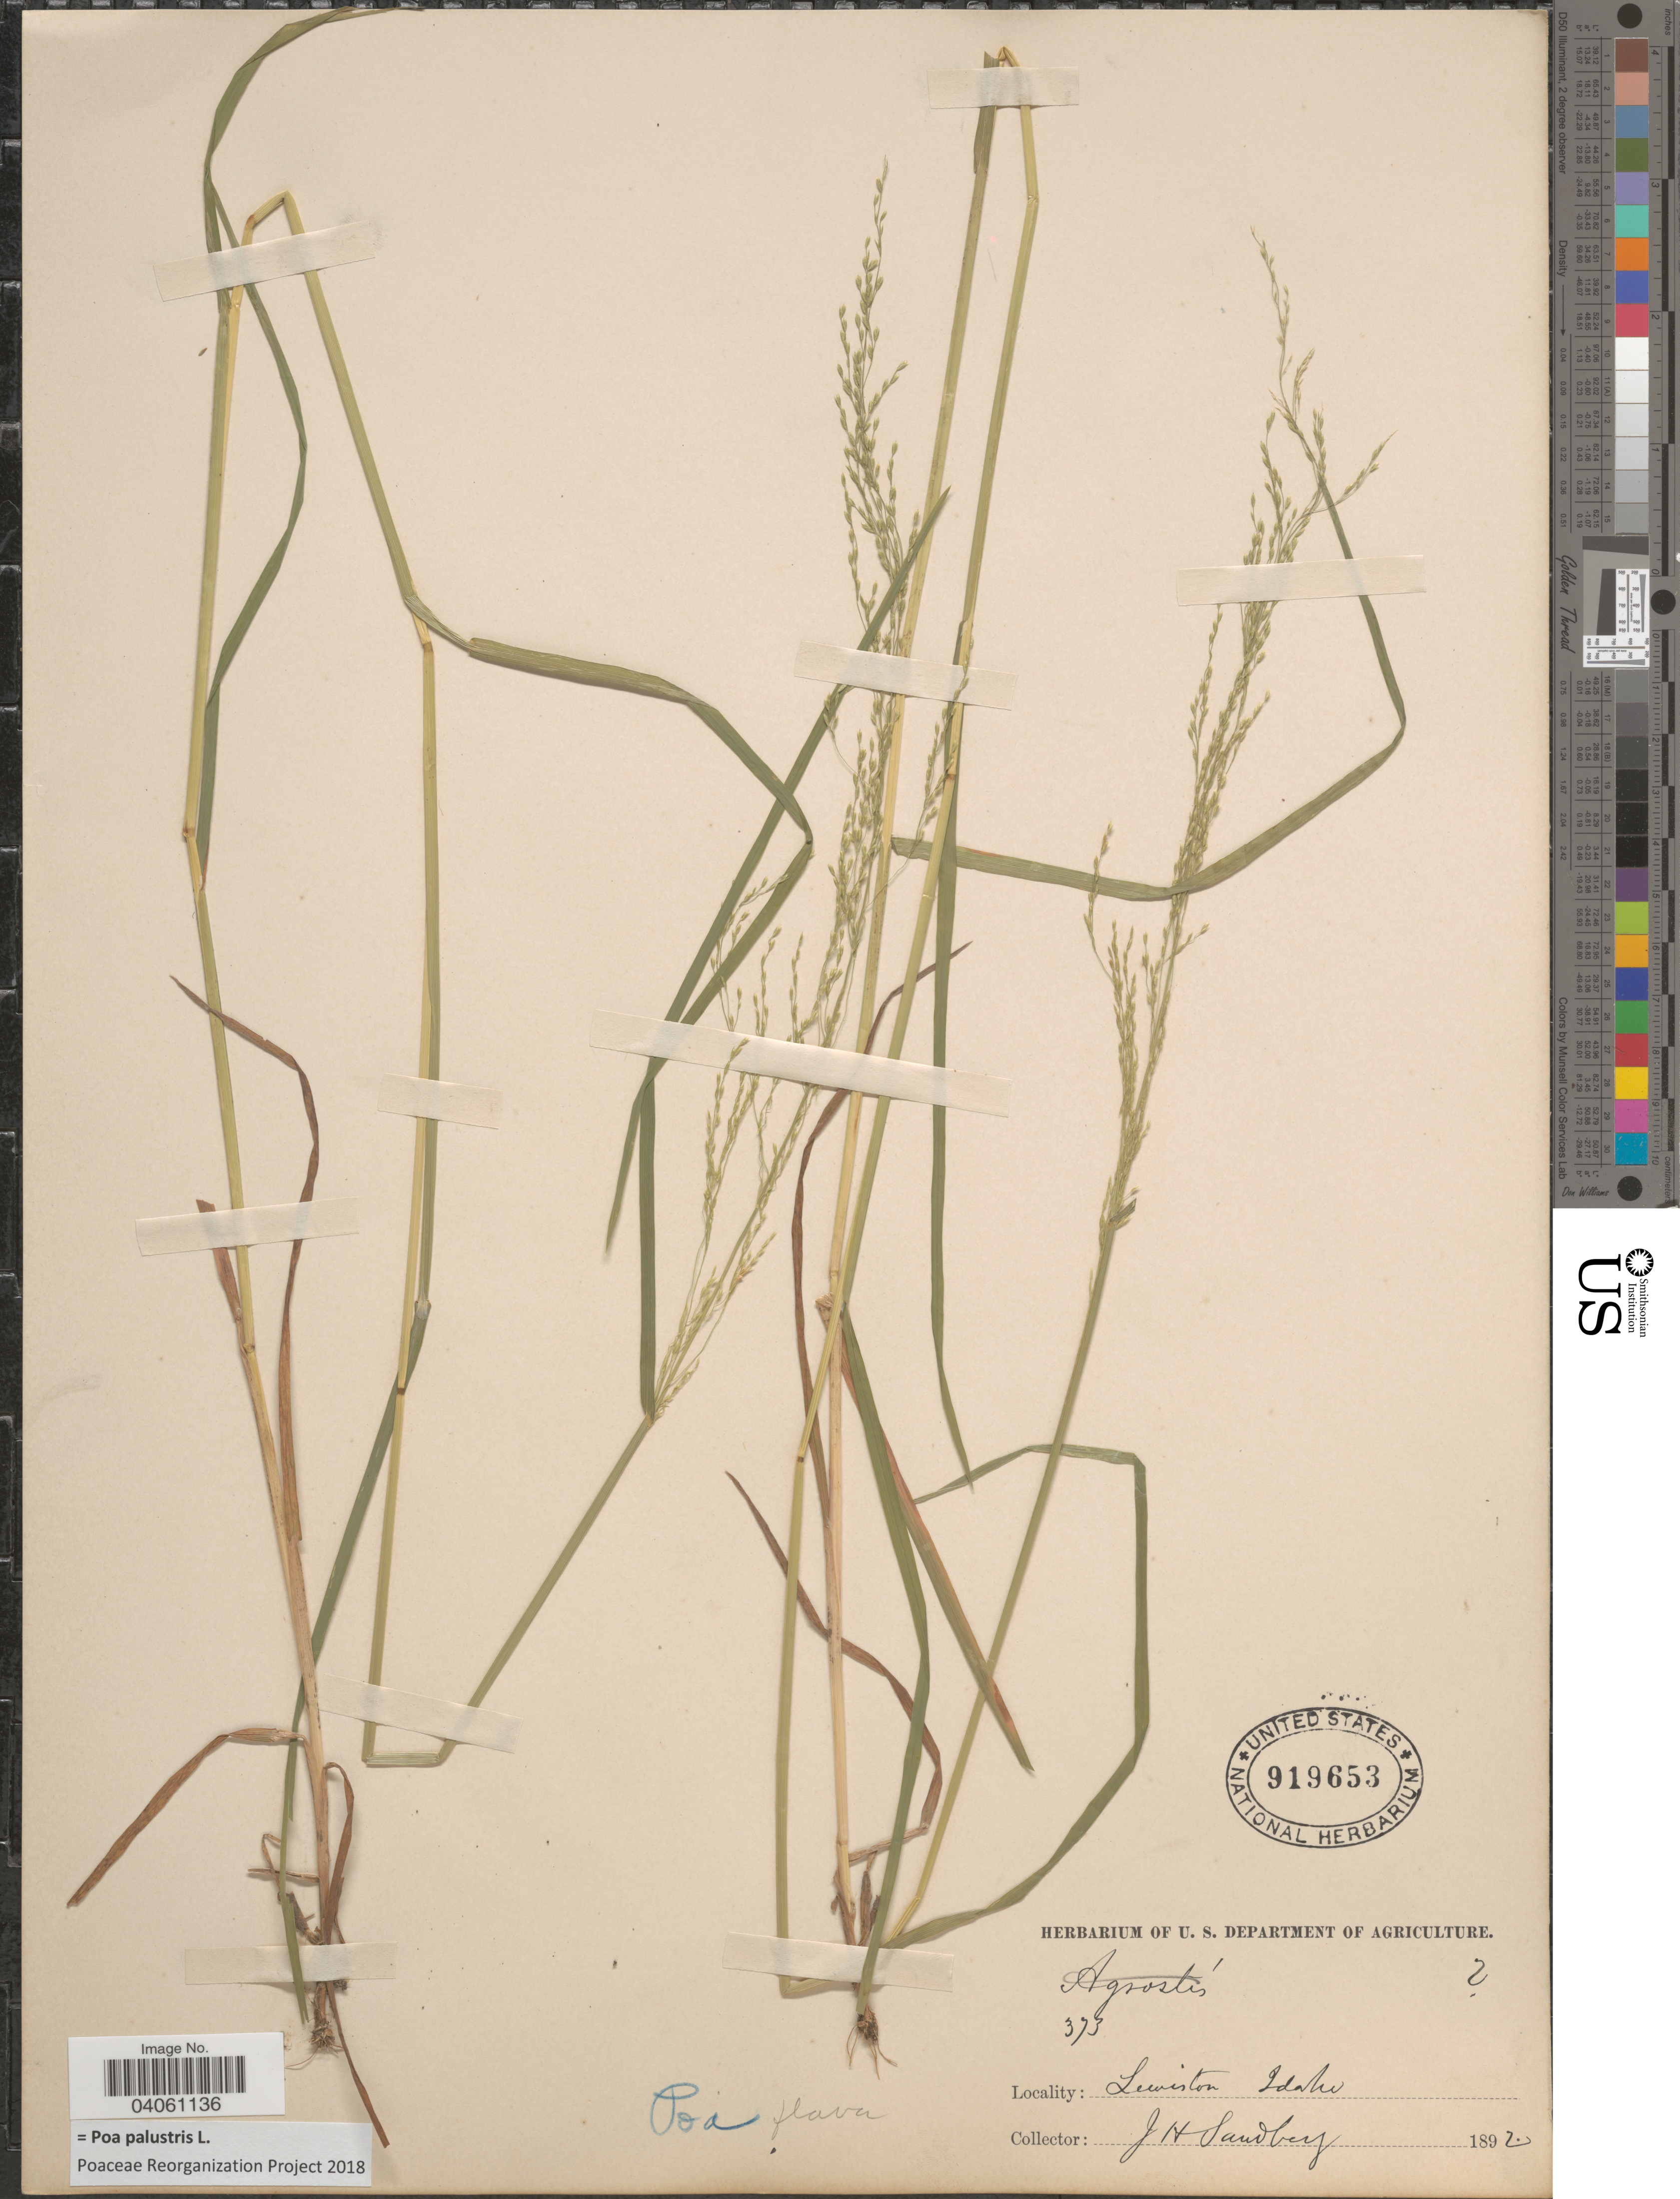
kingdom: Plantae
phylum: Tracheophyta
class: Liliopsida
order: Poales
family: Poaceae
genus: Poa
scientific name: Poa palustris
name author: L.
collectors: J. H. Sandberg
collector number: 373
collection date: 1892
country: United States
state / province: Idaho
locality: Lewiston.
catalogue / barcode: US 919653